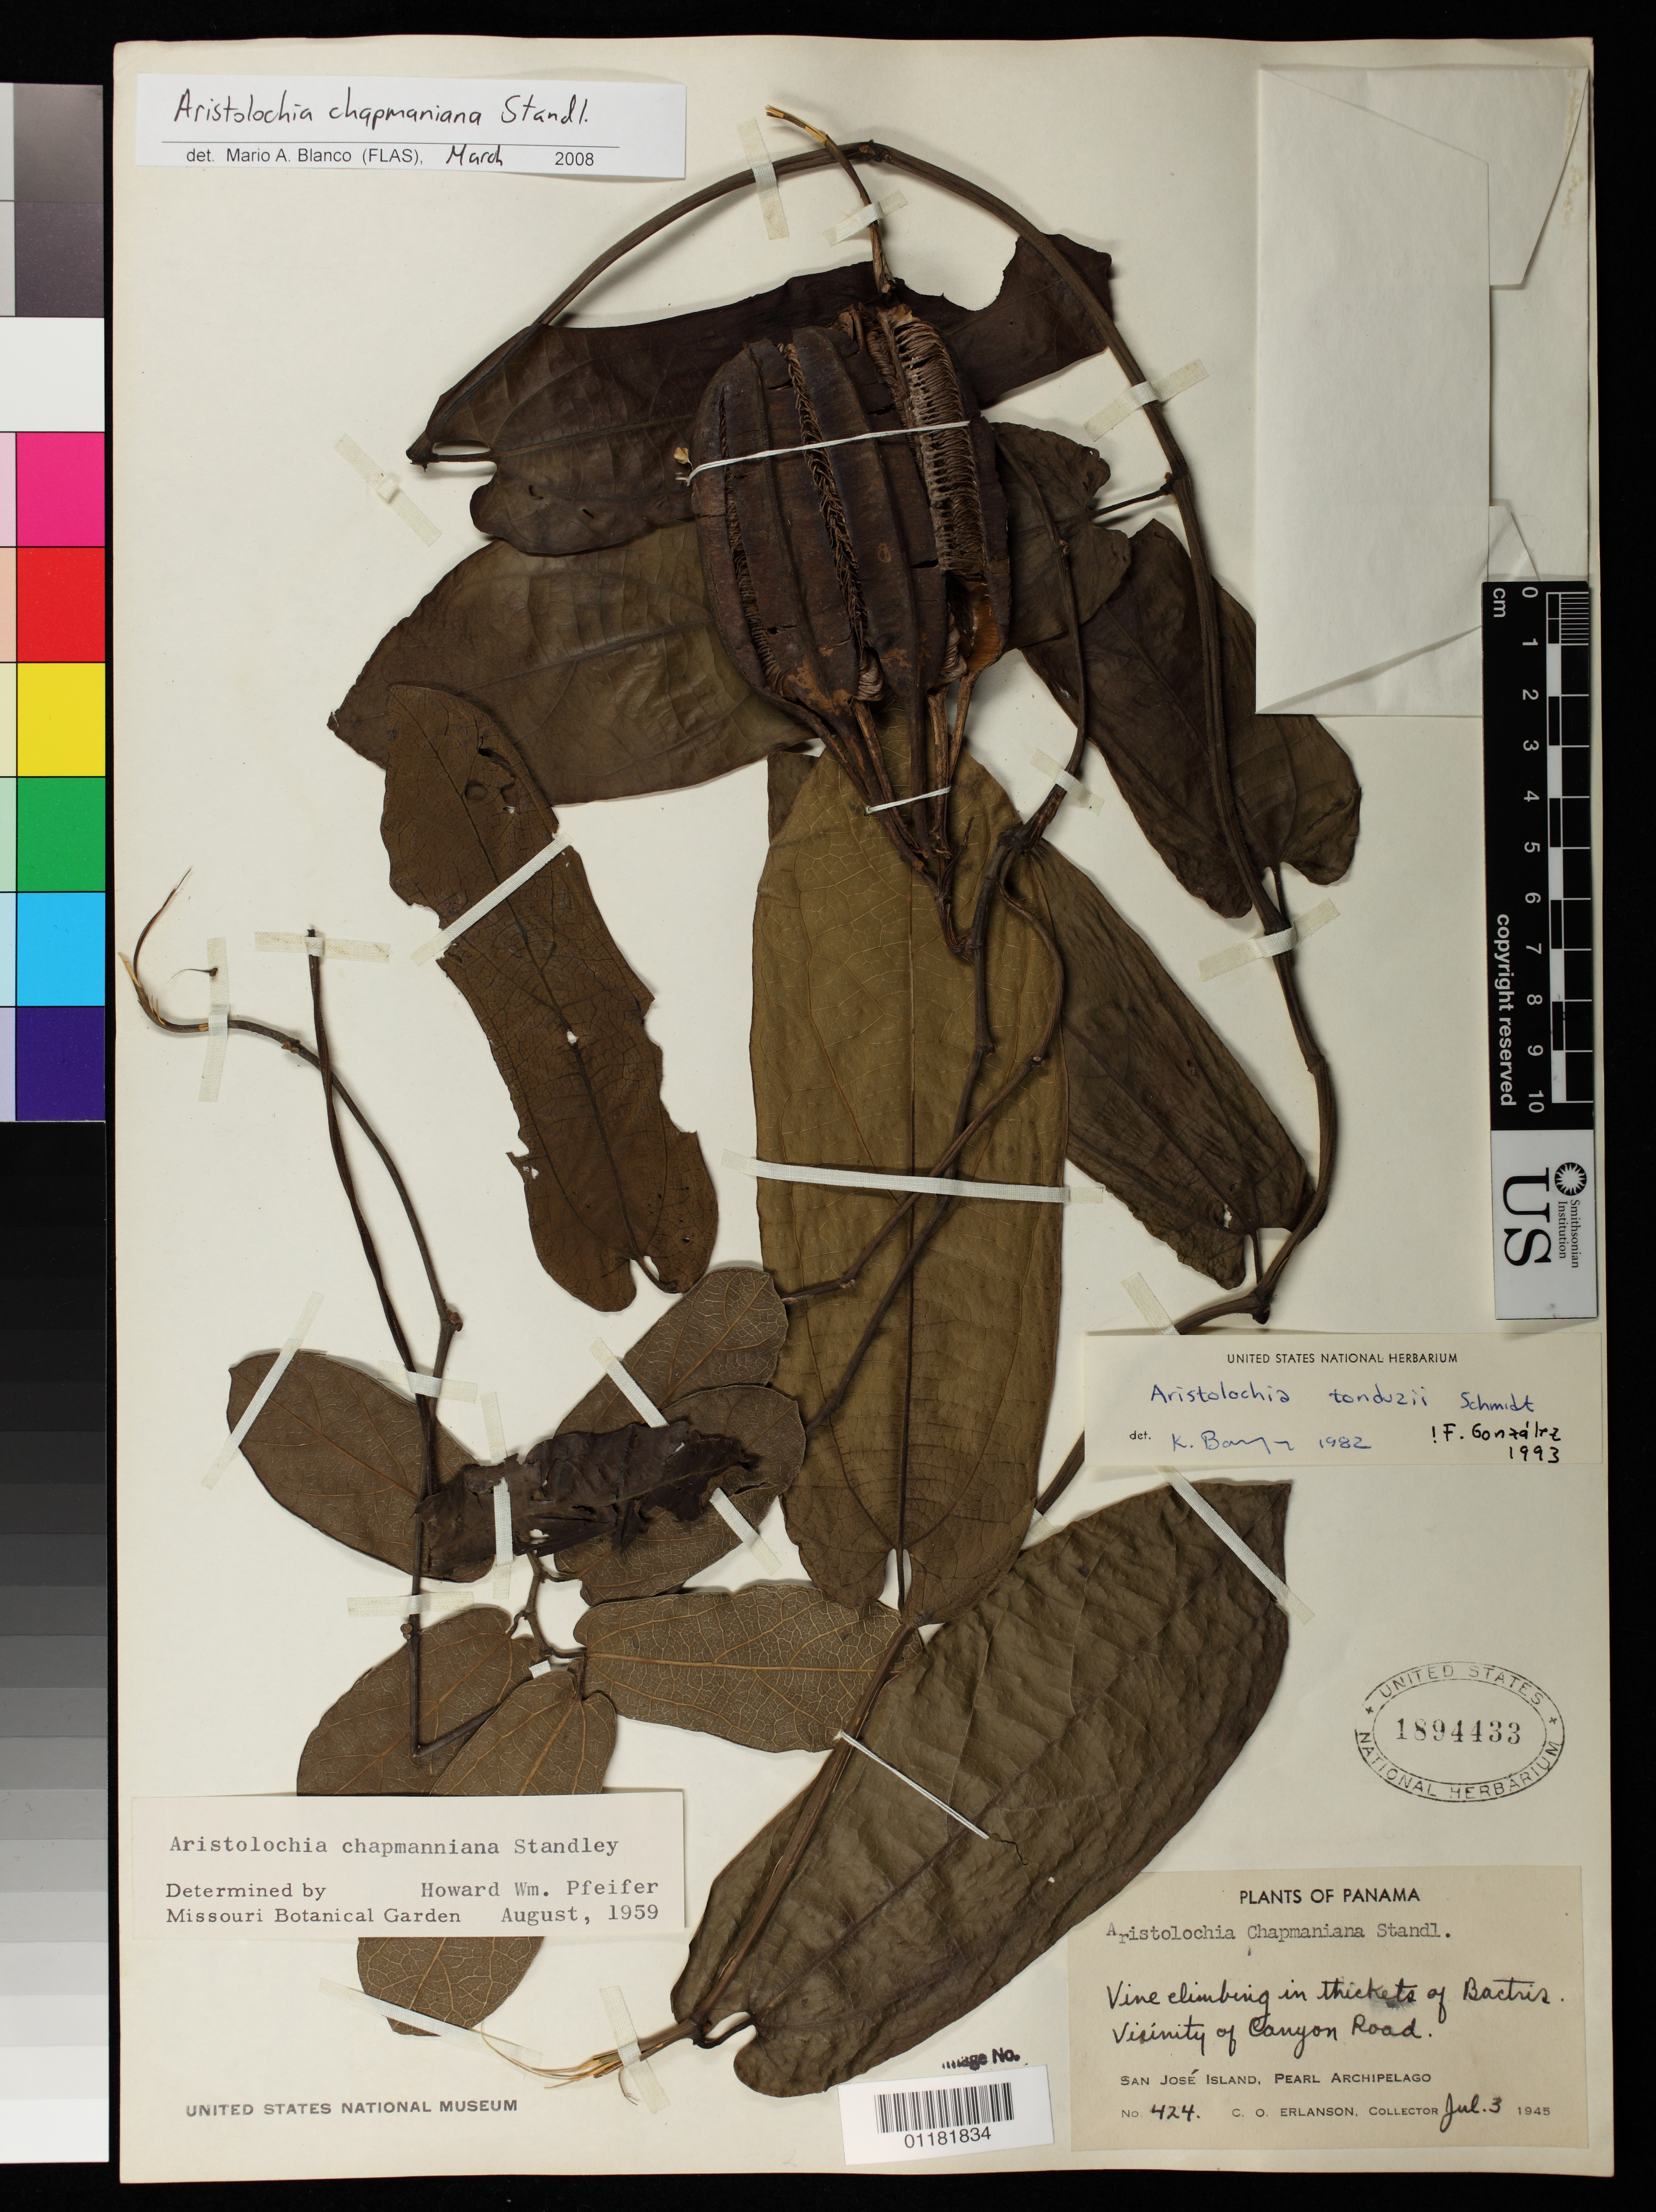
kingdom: Plantae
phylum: Tracheophyta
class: Magnoliopsida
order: Piperales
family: Aristolochiaceae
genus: Aristolochia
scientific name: Aristolochia chapmaniana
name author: Standl.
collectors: C. O. Erlanson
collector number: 424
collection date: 1945-07-03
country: Panama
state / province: Panamá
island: San Jose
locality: Vicinity of Canyon Road, San Jose Island, Pearl Archipelago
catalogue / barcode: US 1894433